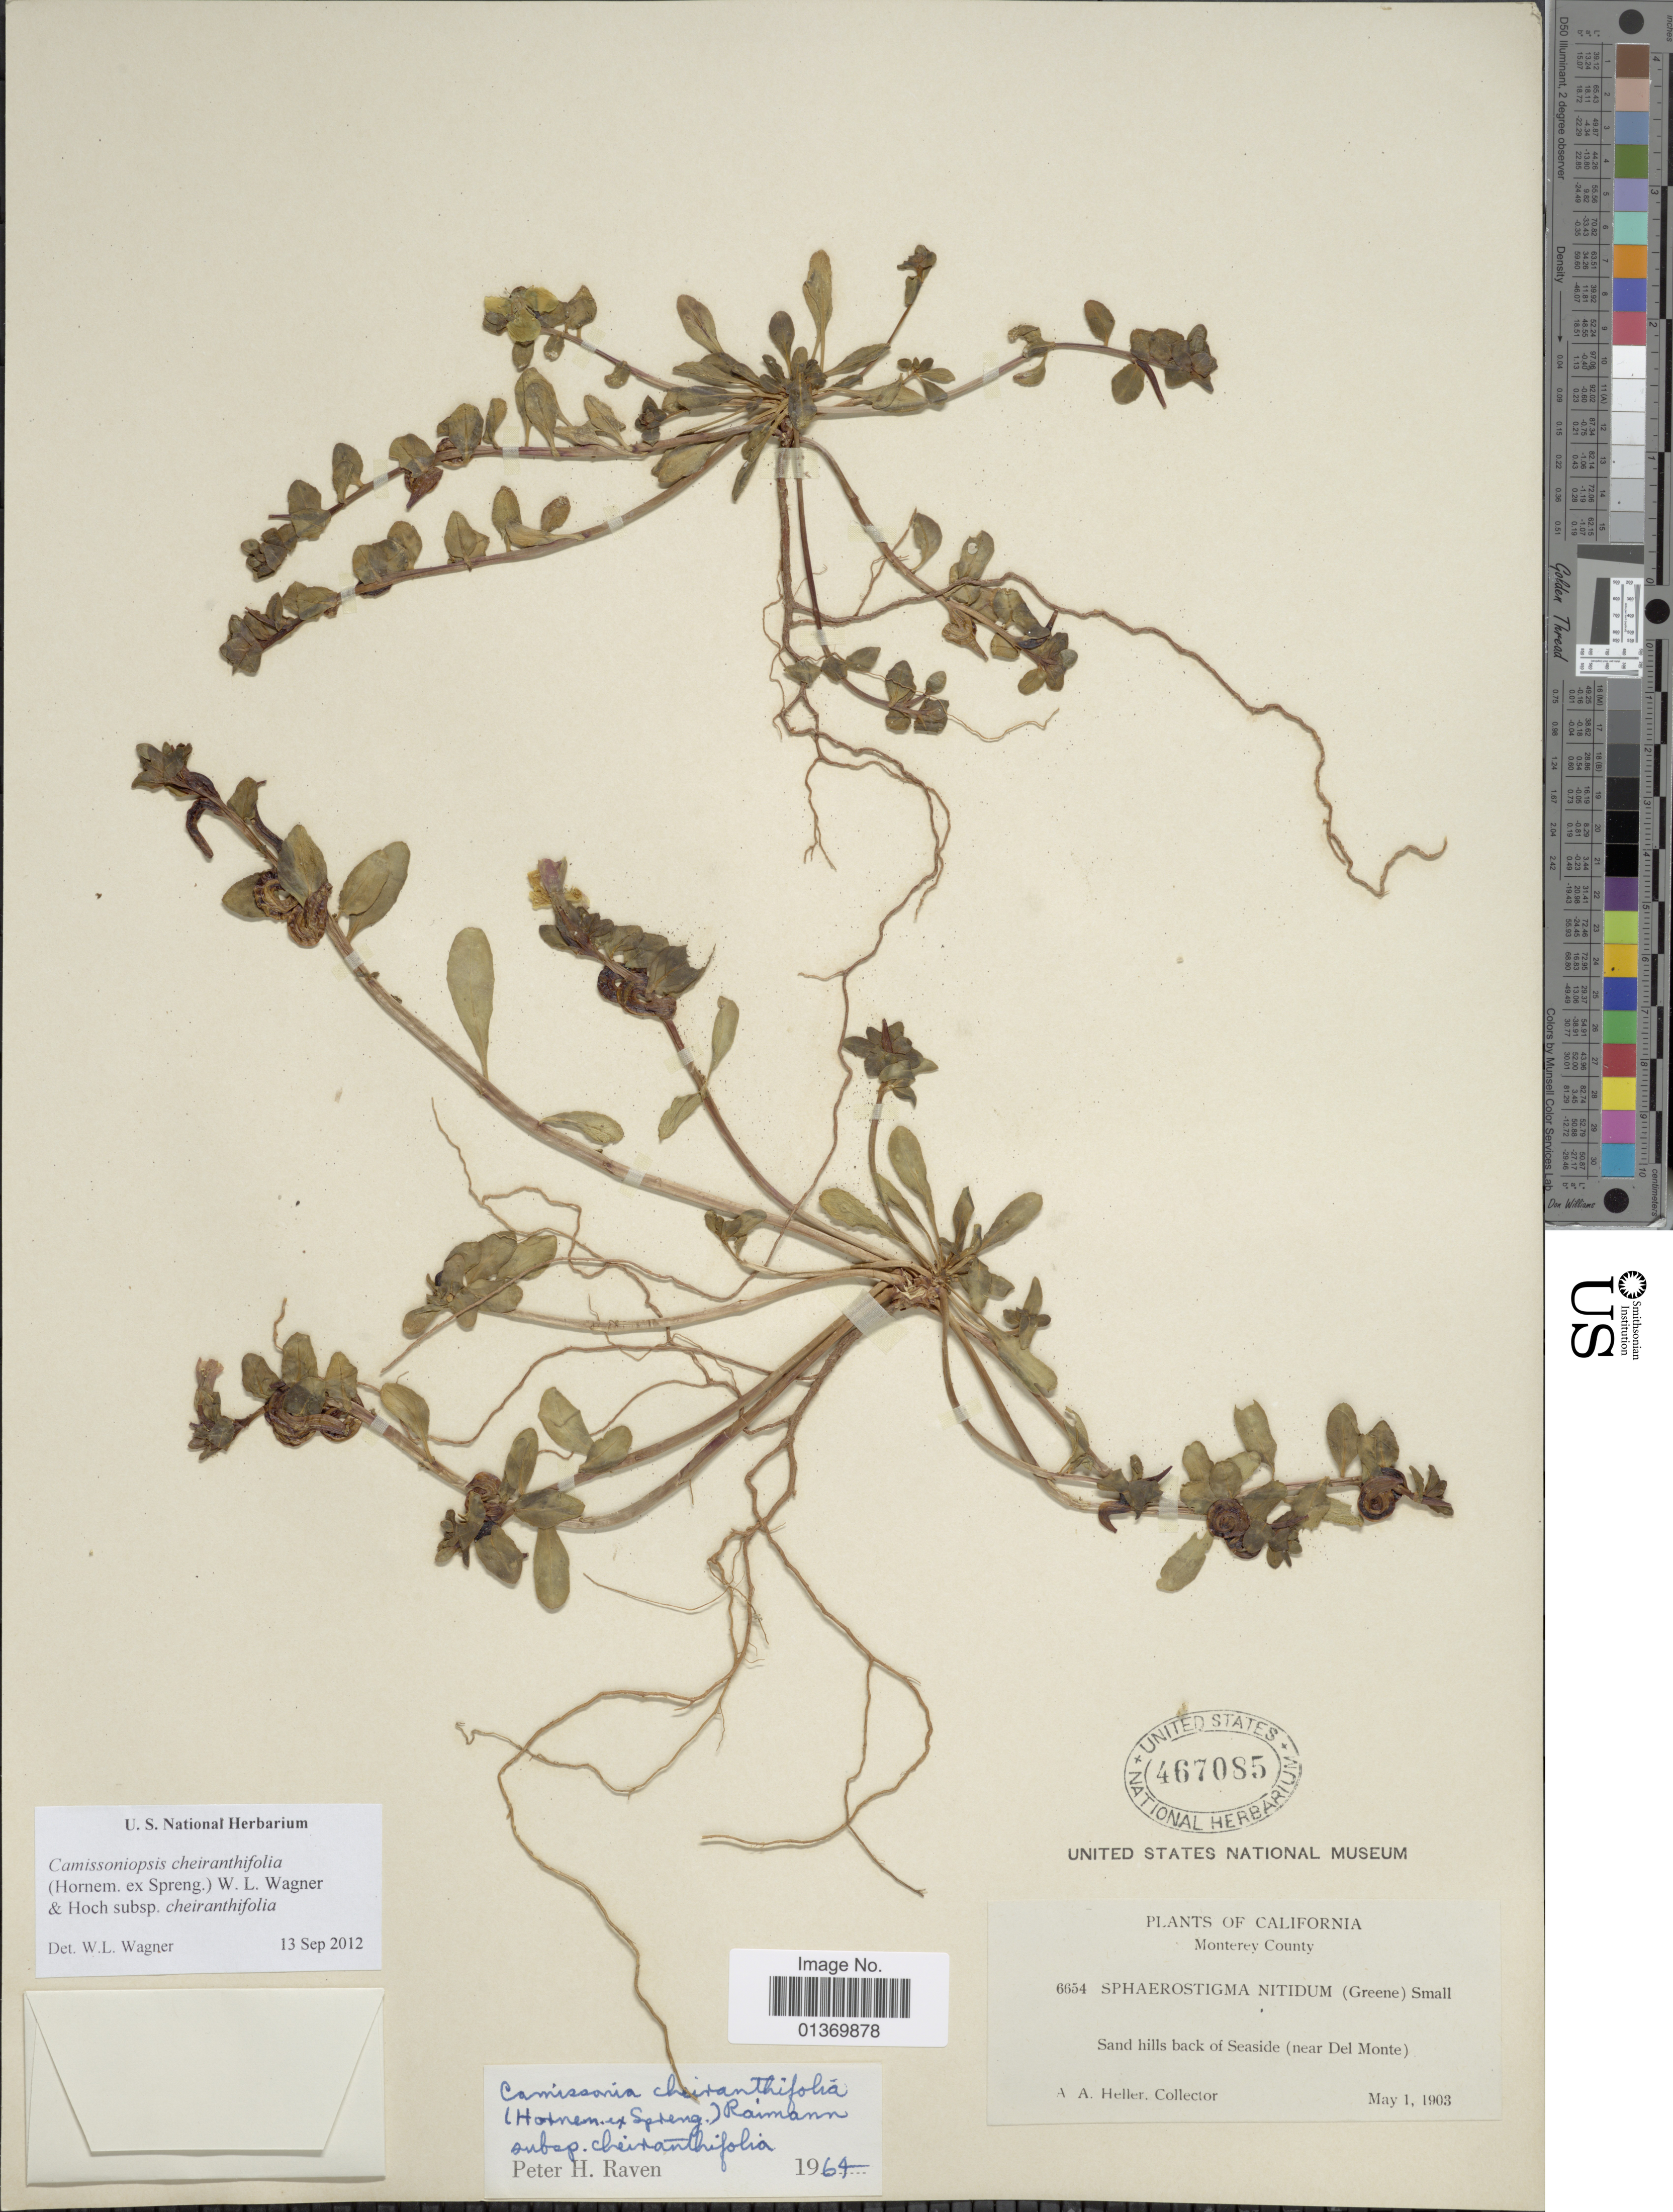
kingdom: Plantae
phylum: Tracheophyta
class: Magnoliopsida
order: Myrtales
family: Onagraceae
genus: Camissoniopsis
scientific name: Camissoniopsis cheiranthifolia subsp. cheiranthifolia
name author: (Hornem. ex Spreng.) W.L. Wagner & Hoch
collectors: A. A. Heller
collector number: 6654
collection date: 1903-05-01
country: United States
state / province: California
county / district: Monterey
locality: Monterey County, Sand hills back of Seaside (near Del Monte)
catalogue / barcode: US 467085